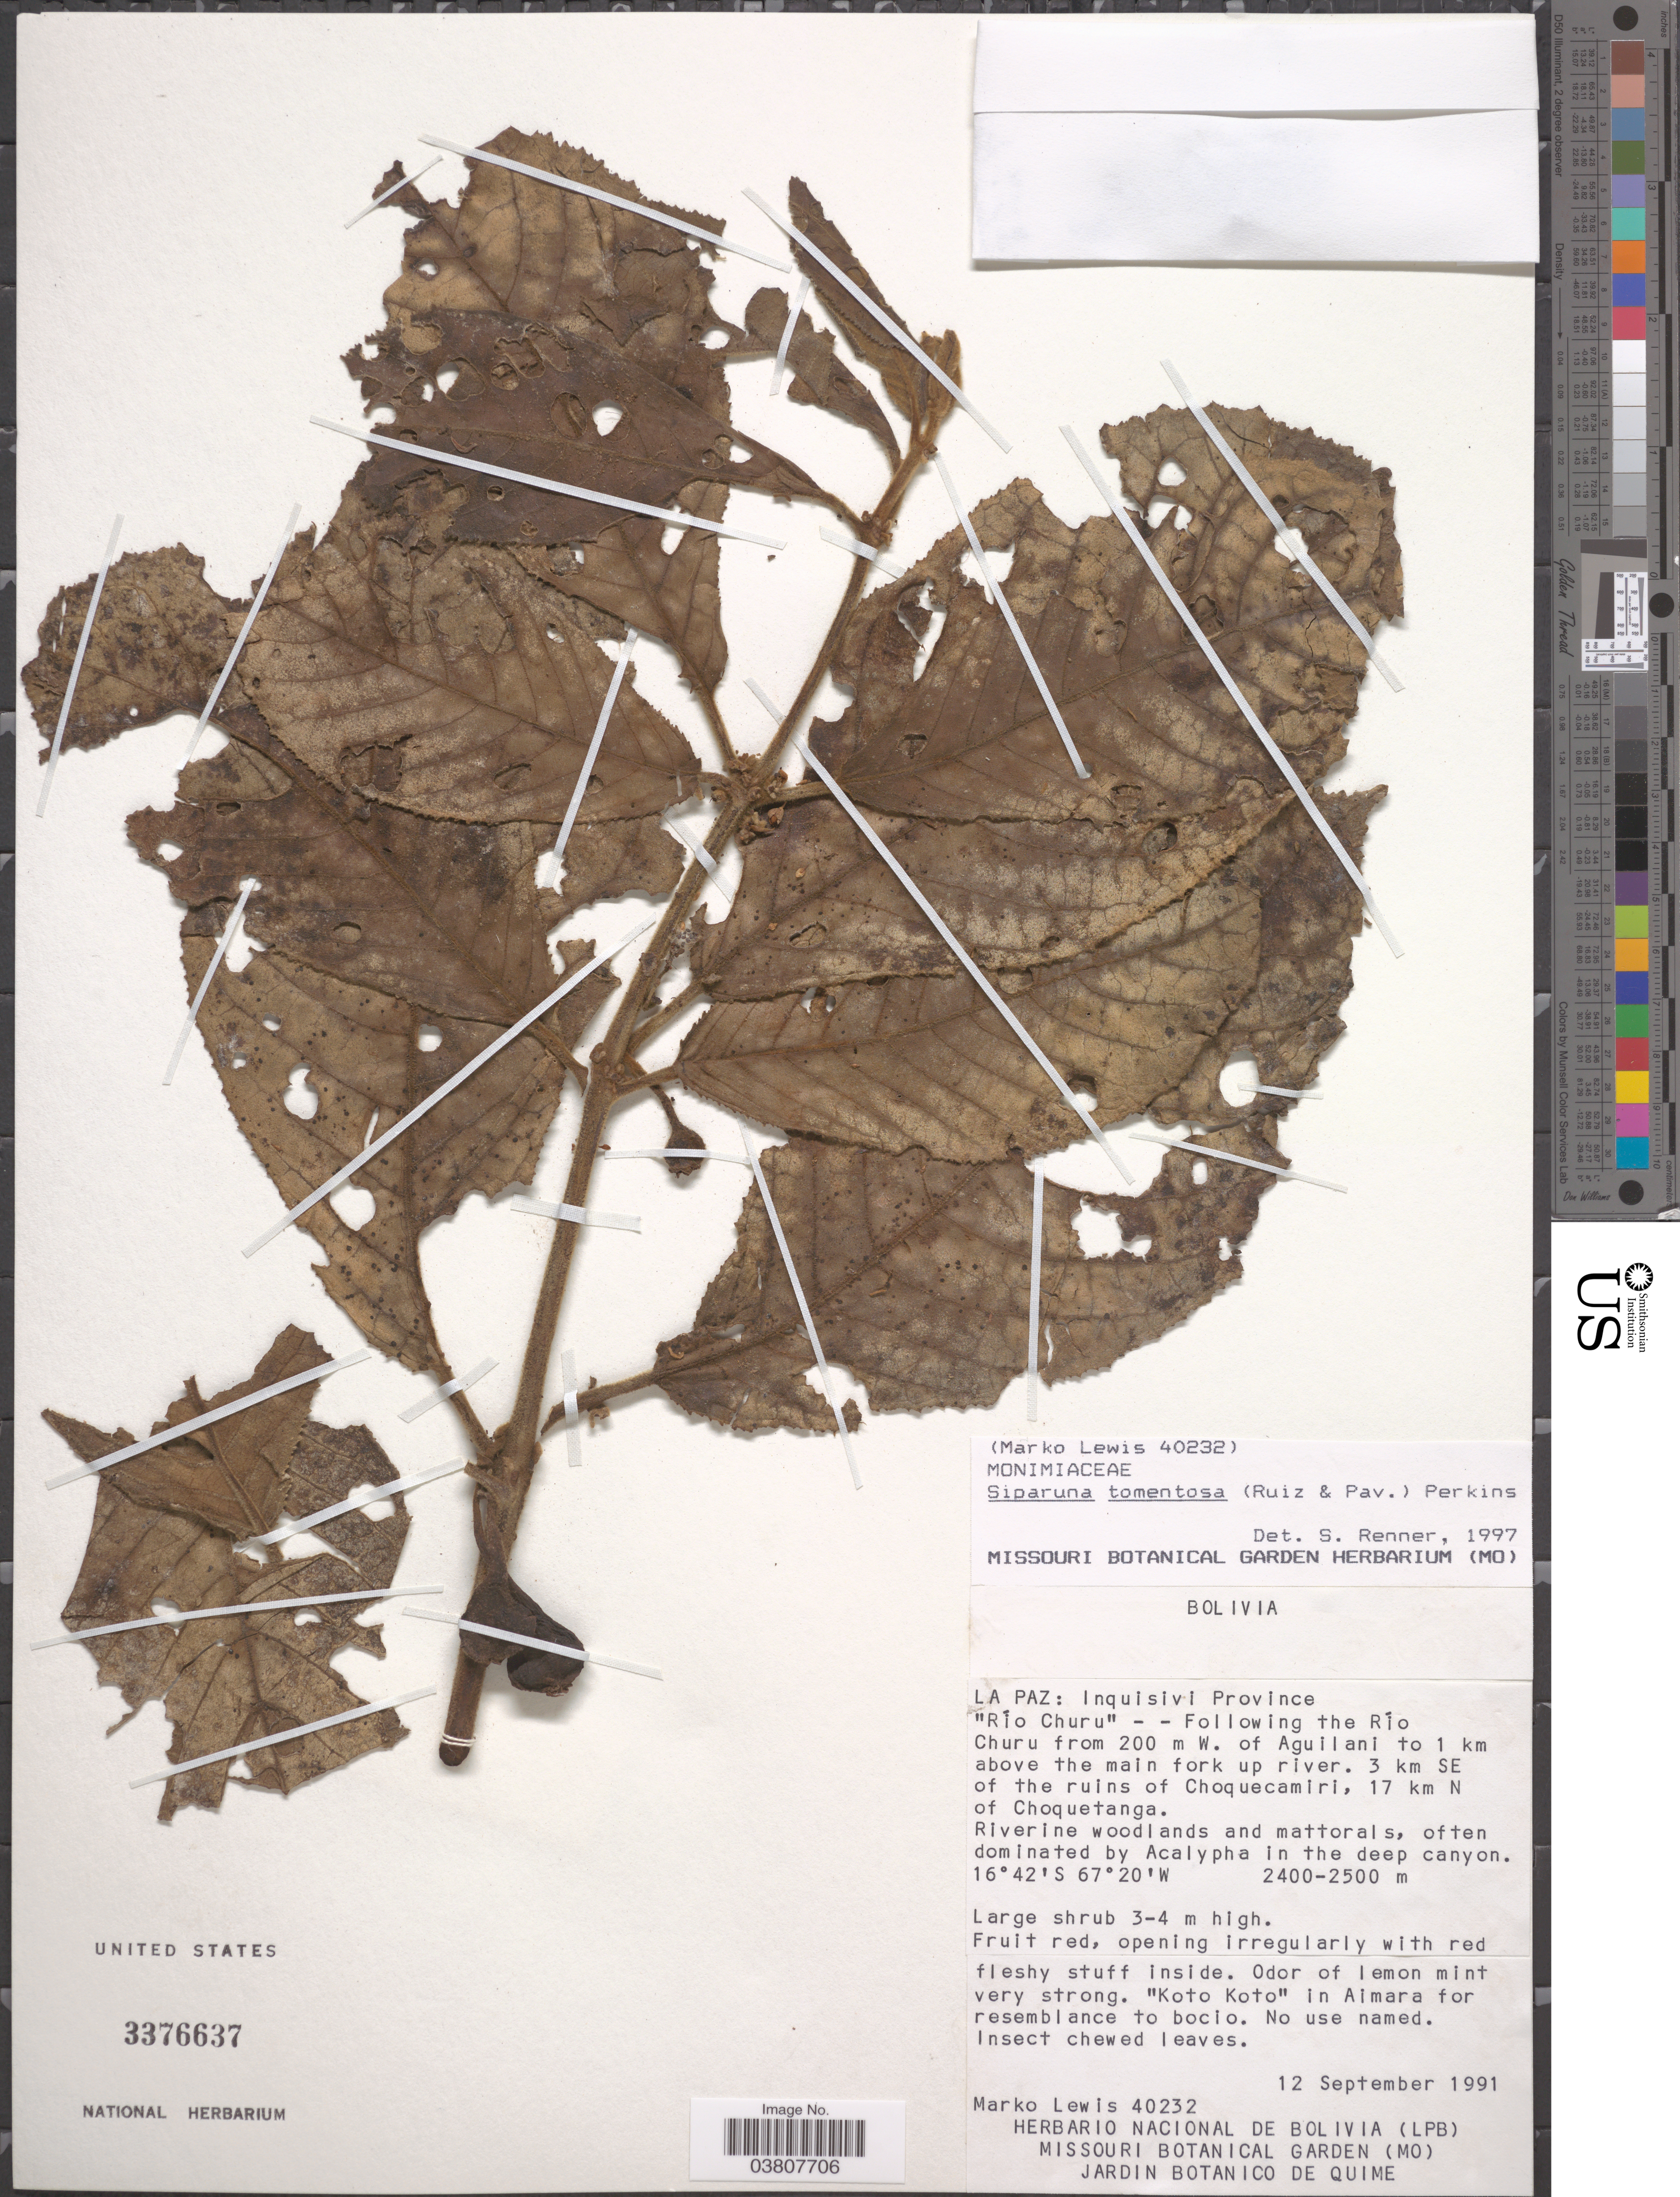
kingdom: Plantae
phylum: Tracheophyta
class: Magnoliopsida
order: Laurales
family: Siparunaceae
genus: Siparuna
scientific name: Siparuna tomentosa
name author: Perkins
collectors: M. A. Lewis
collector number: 40232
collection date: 1991-09-12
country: Bolivia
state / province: La Paz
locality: Inquisivi Province. "Río Churu"-- Following the Río Churu from 200 m W. Aguilani to 1 km above the main fork up river. 3 km SE of the ruins of Choquecamiri, 17 km N of Choquetanga. In the deep canyon.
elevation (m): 2400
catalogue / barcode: US 3376637